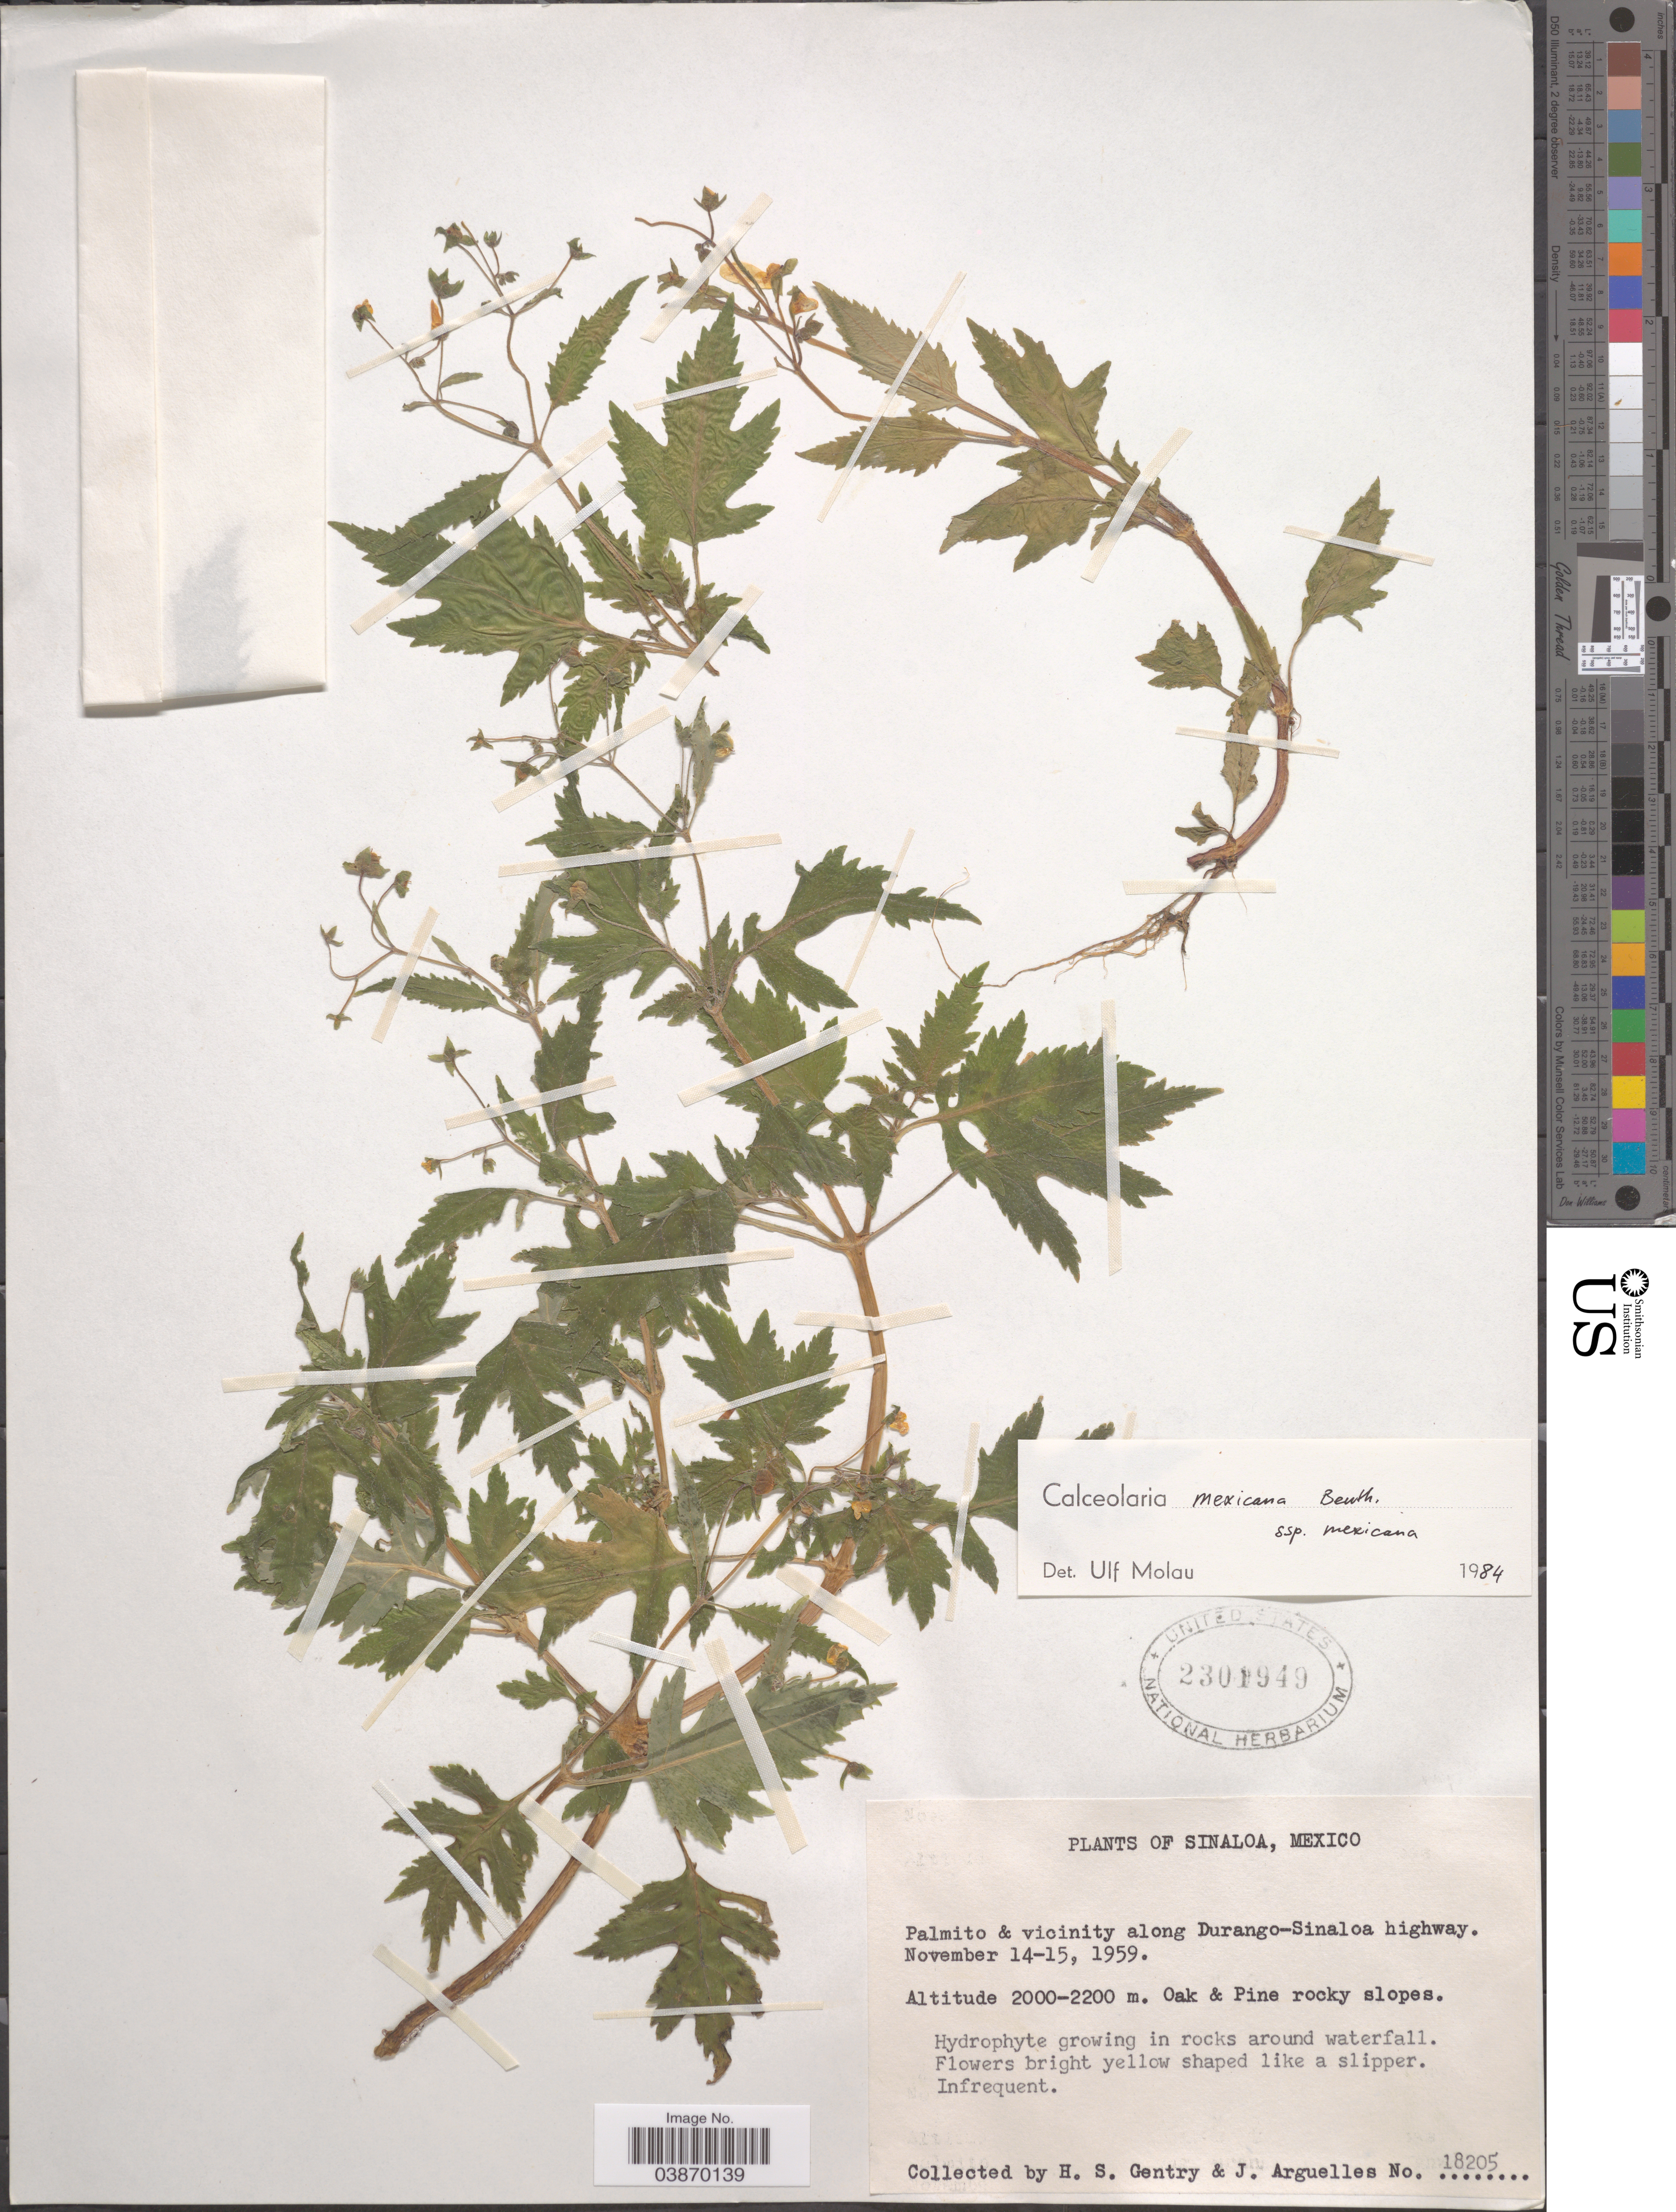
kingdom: Plantae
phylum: Tracheophyta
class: Magnoliopsida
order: Lamiales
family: Calceolariaceae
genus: Calceolaria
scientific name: Calceolaria mexicana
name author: Benth.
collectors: H. S. Gentry & J. Arguelles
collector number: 18205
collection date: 1959-11-14/1959-11-15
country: Mexico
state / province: Sinaloa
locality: Palmito & vicinity along Durango-Sinaloa highway.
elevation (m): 2000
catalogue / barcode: US 2301949